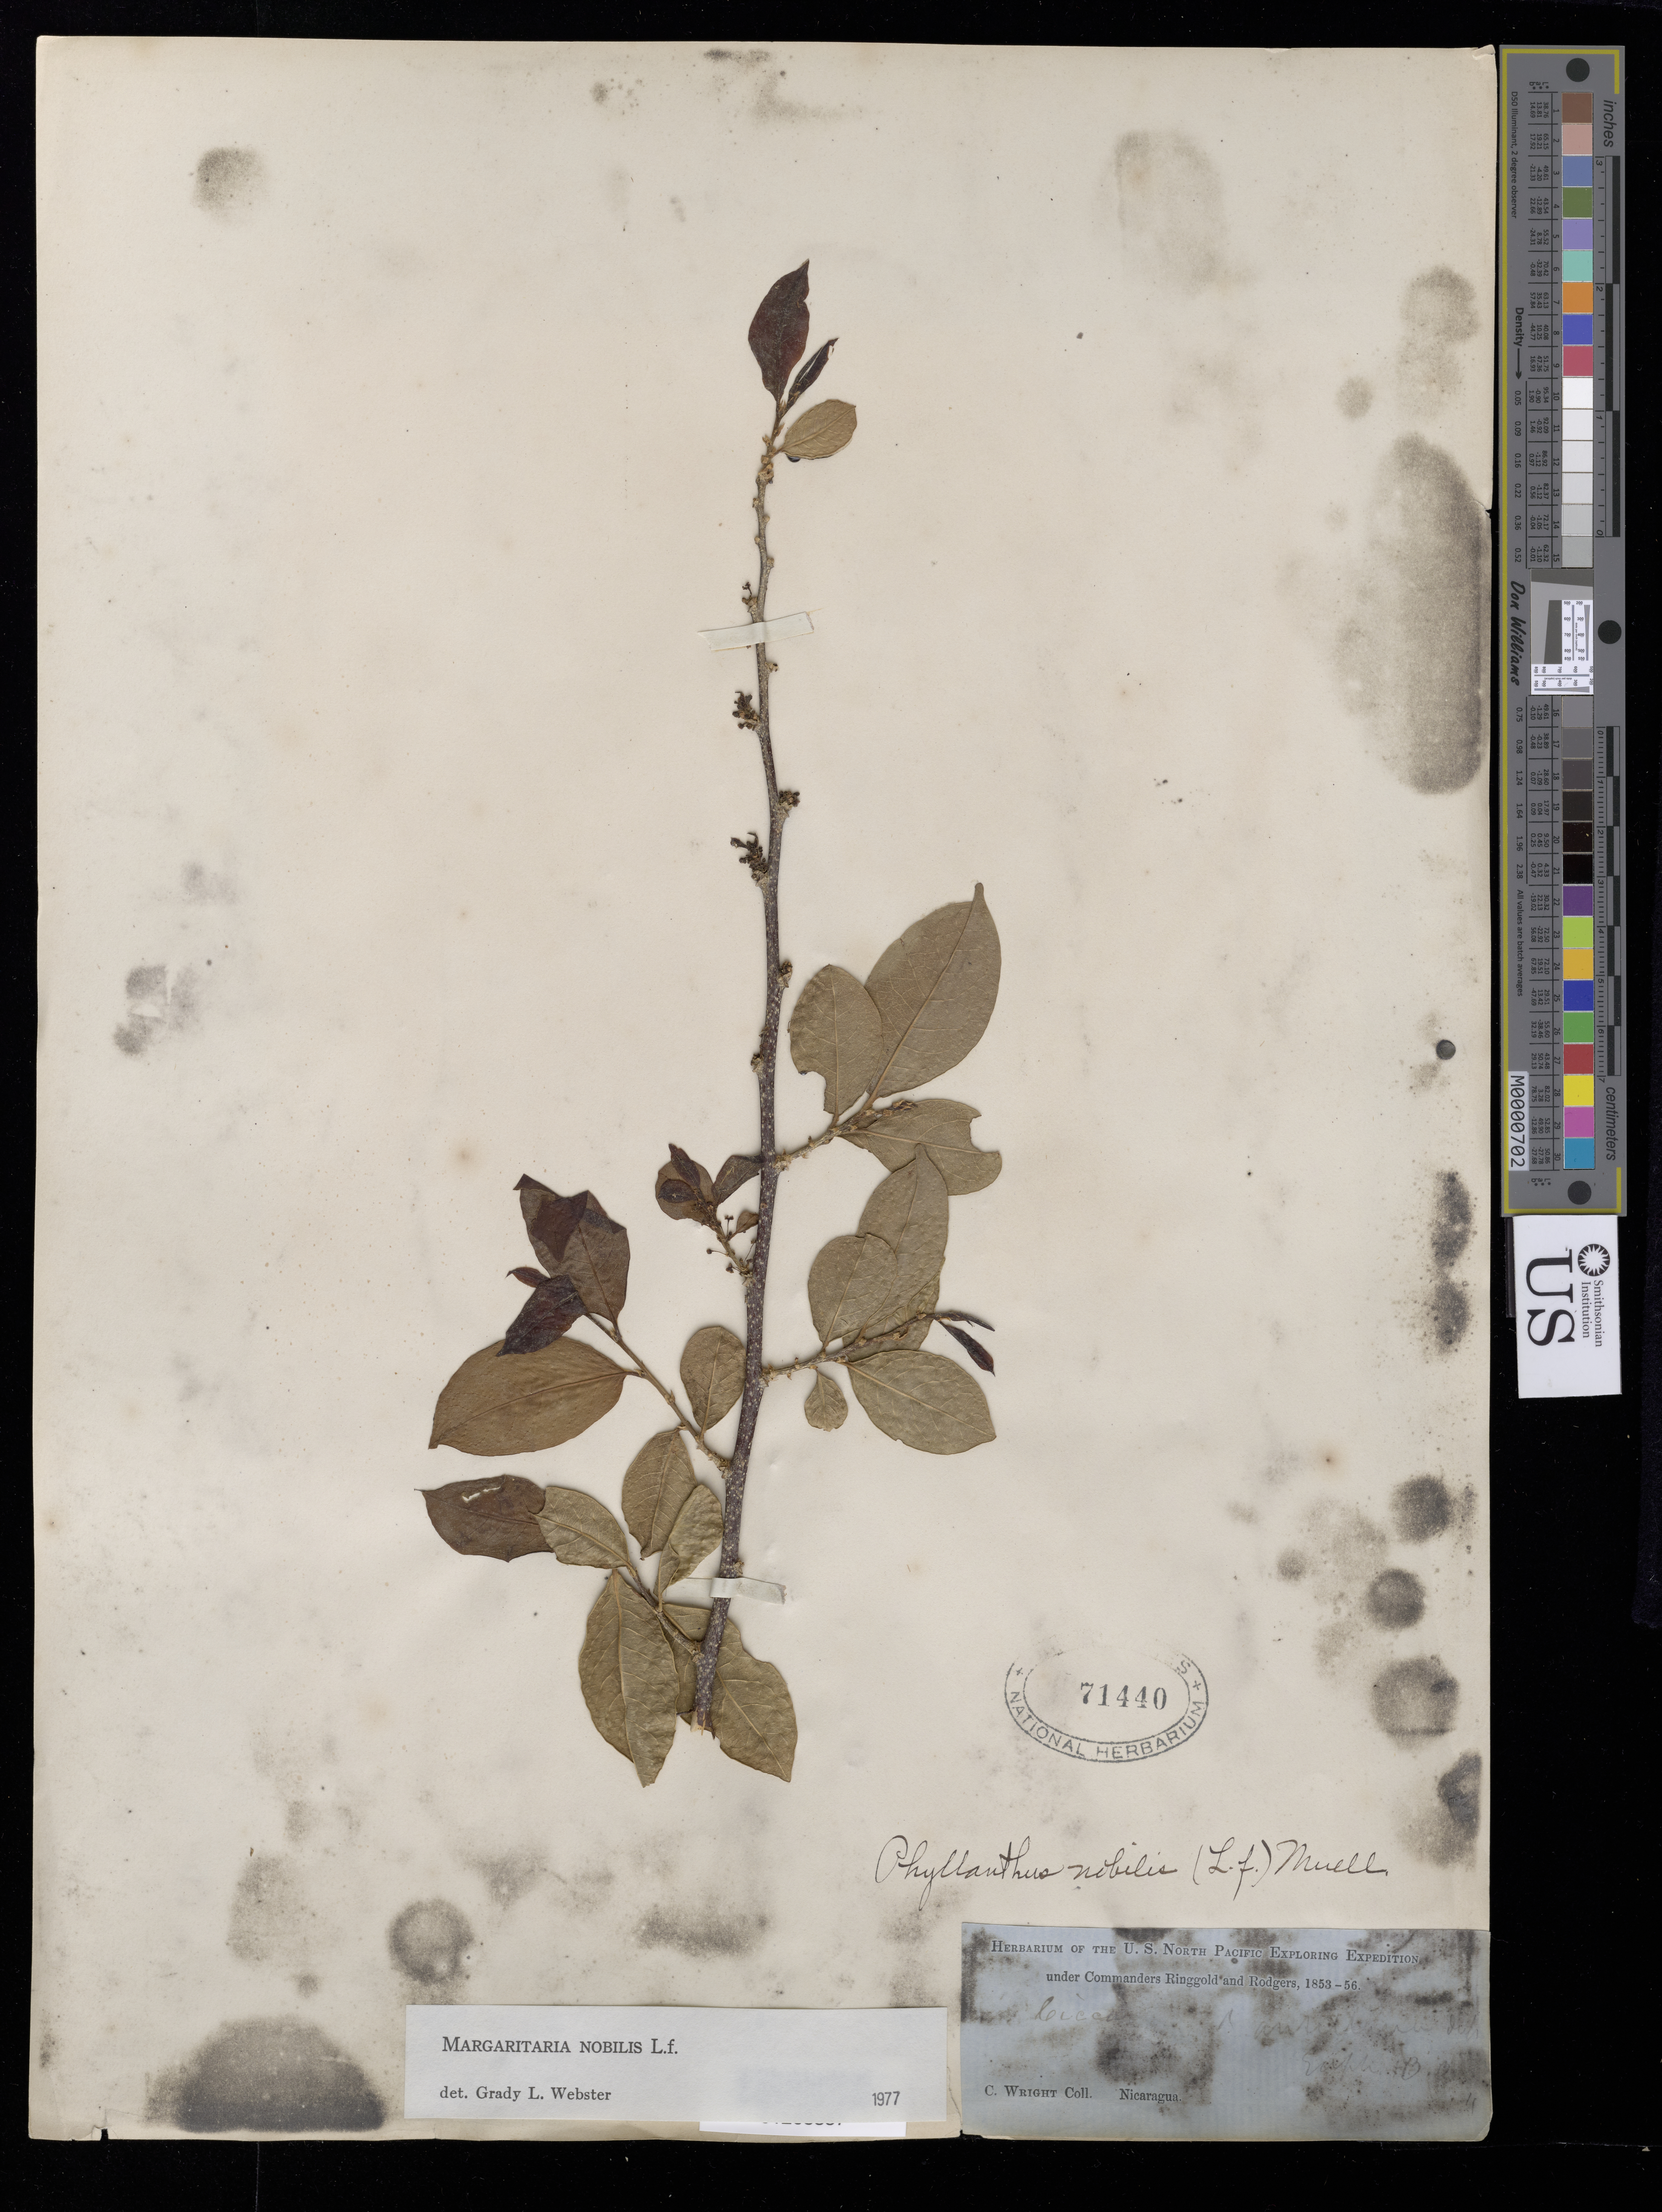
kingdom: Plantae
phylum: Tracheophyta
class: Magnoliopsida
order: Malpighiales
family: Phyllanthaceae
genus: Margaritaria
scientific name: Margaritaria nobilis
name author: L. f.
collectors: C. Wright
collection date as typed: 1853-1856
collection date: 1853/1856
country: Nicaragua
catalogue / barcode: US 71440